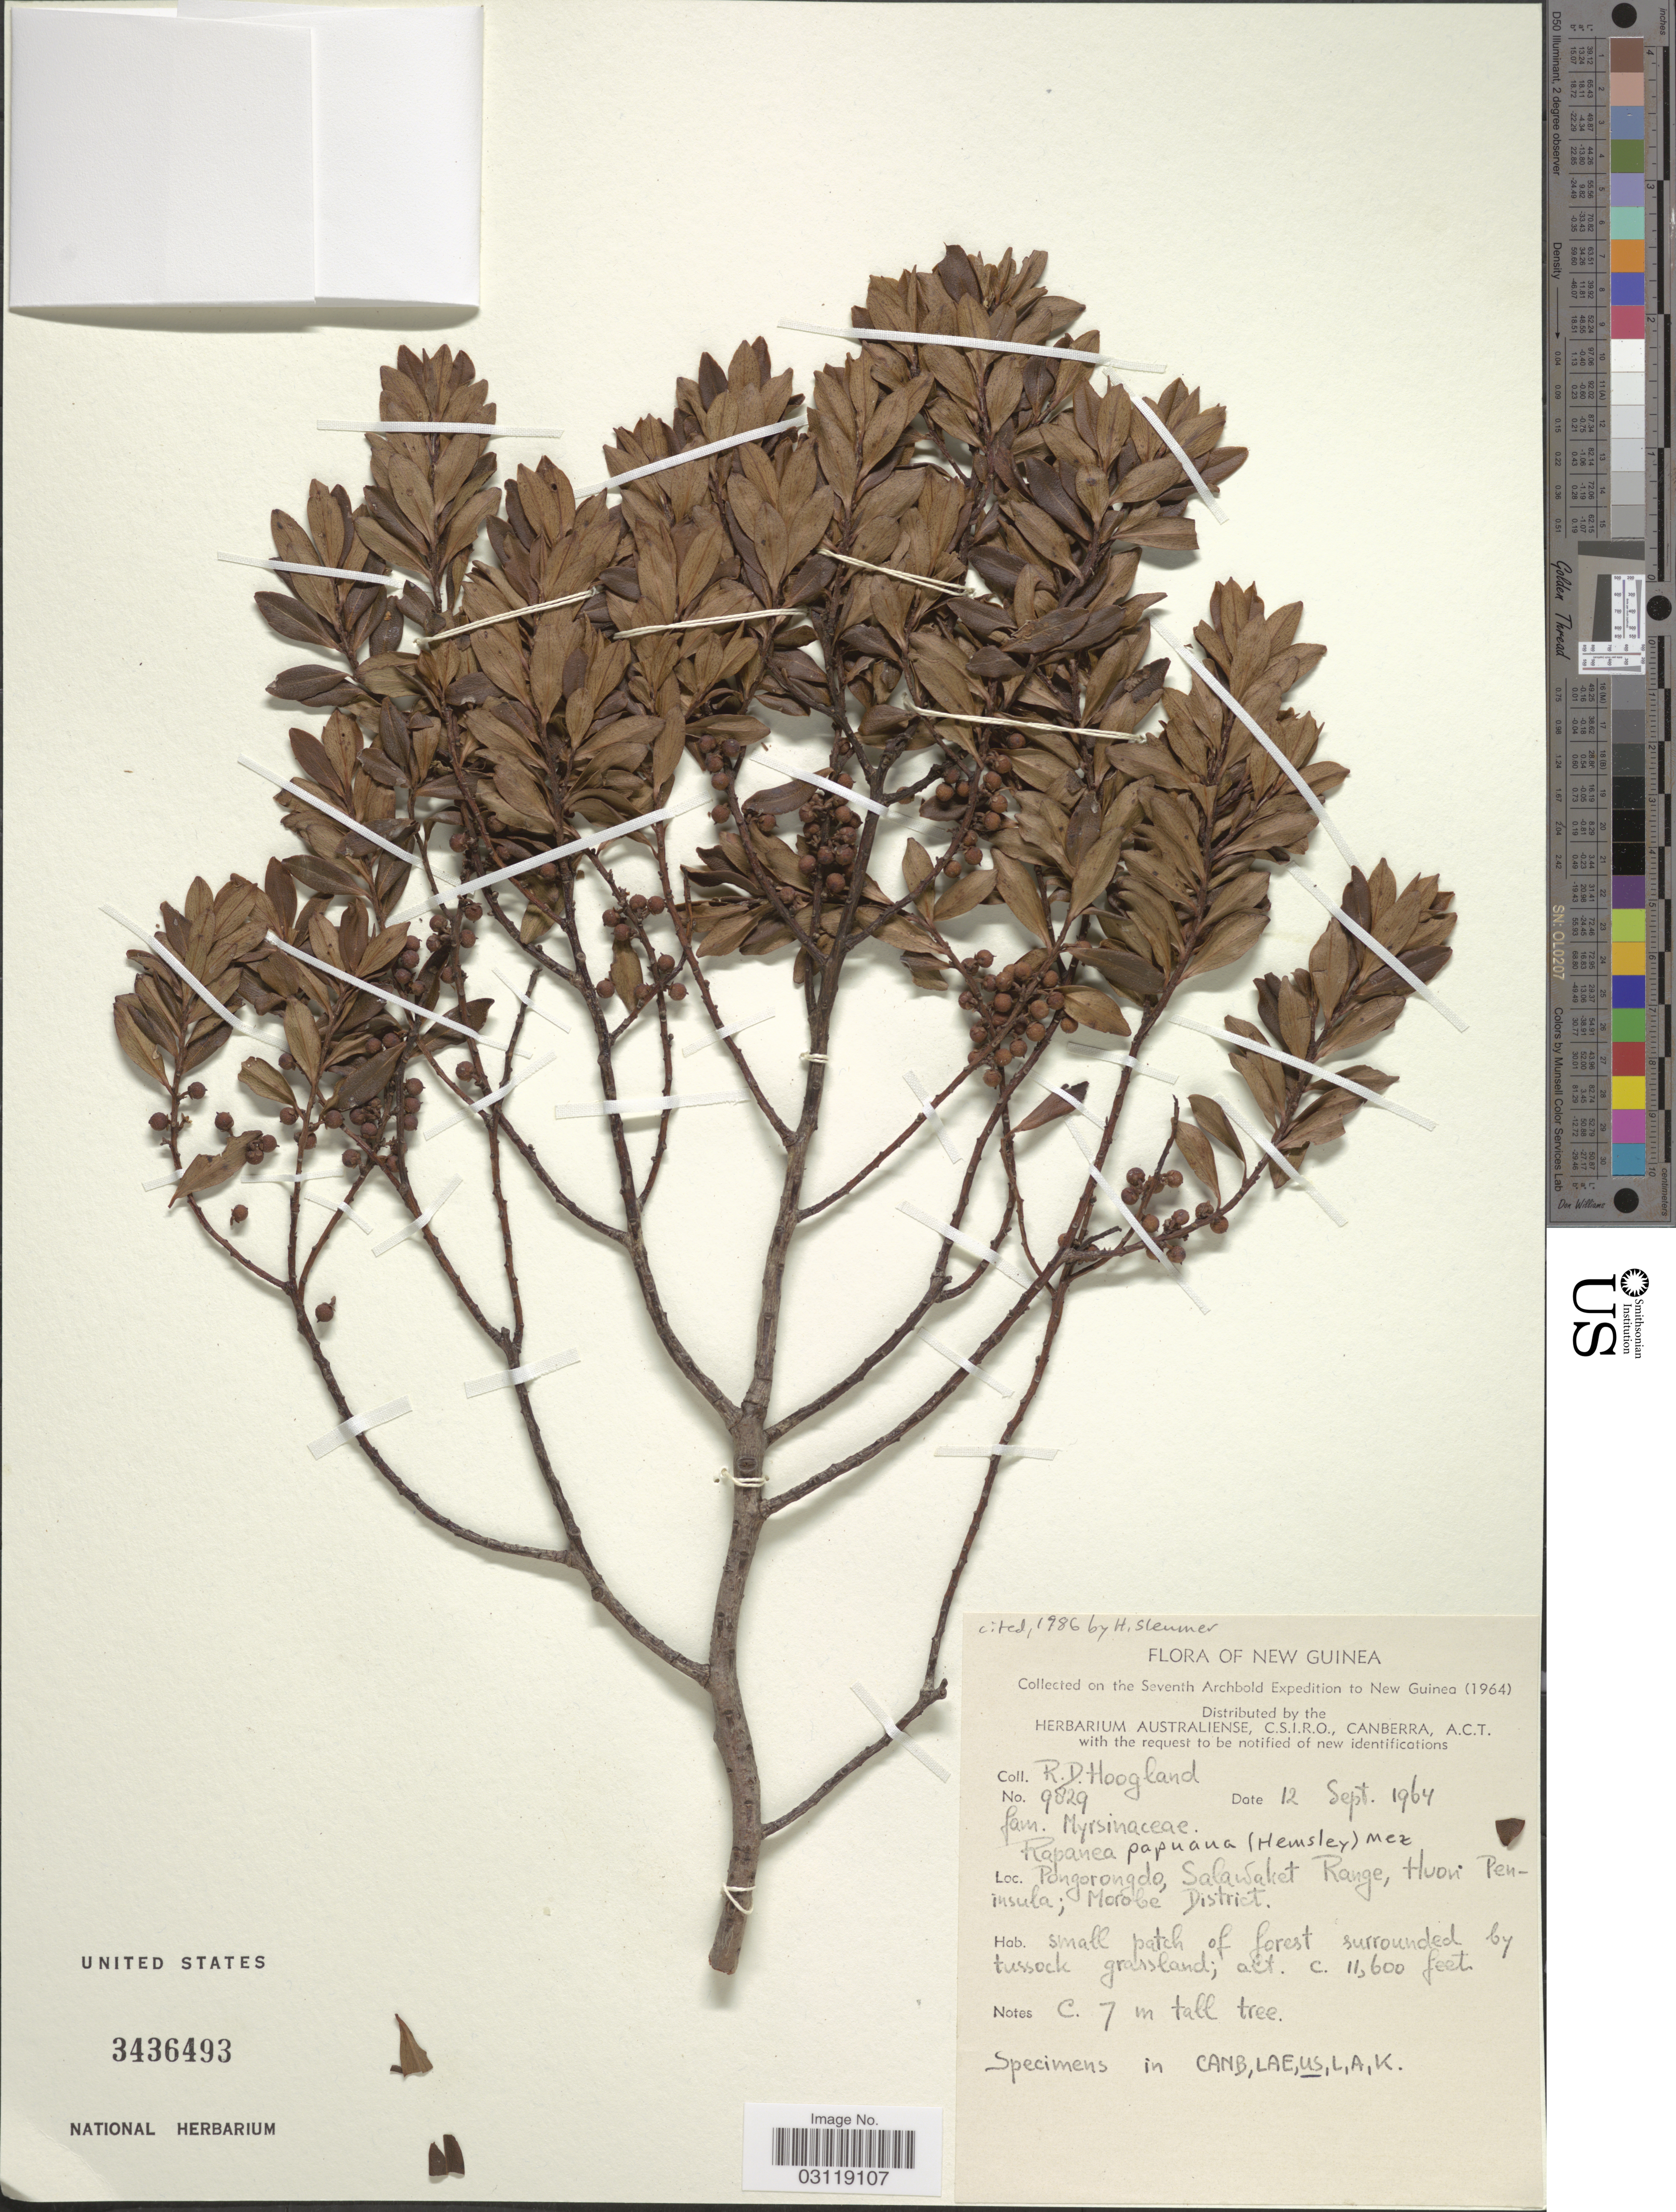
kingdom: Plantae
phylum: Tracheophyta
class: Magnoliopsida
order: Ericales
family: Primulaceae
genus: Rapanea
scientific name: Rapanea papuana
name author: (Hemsl.) Mez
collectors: R. D. Hoogland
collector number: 9829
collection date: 1964-09-12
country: Papua New Guinea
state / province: Morobe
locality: New Guinea. Pongorongdo, Salawaket Range, Huon Peninsula.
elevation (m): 3536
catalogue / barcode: US 3436493